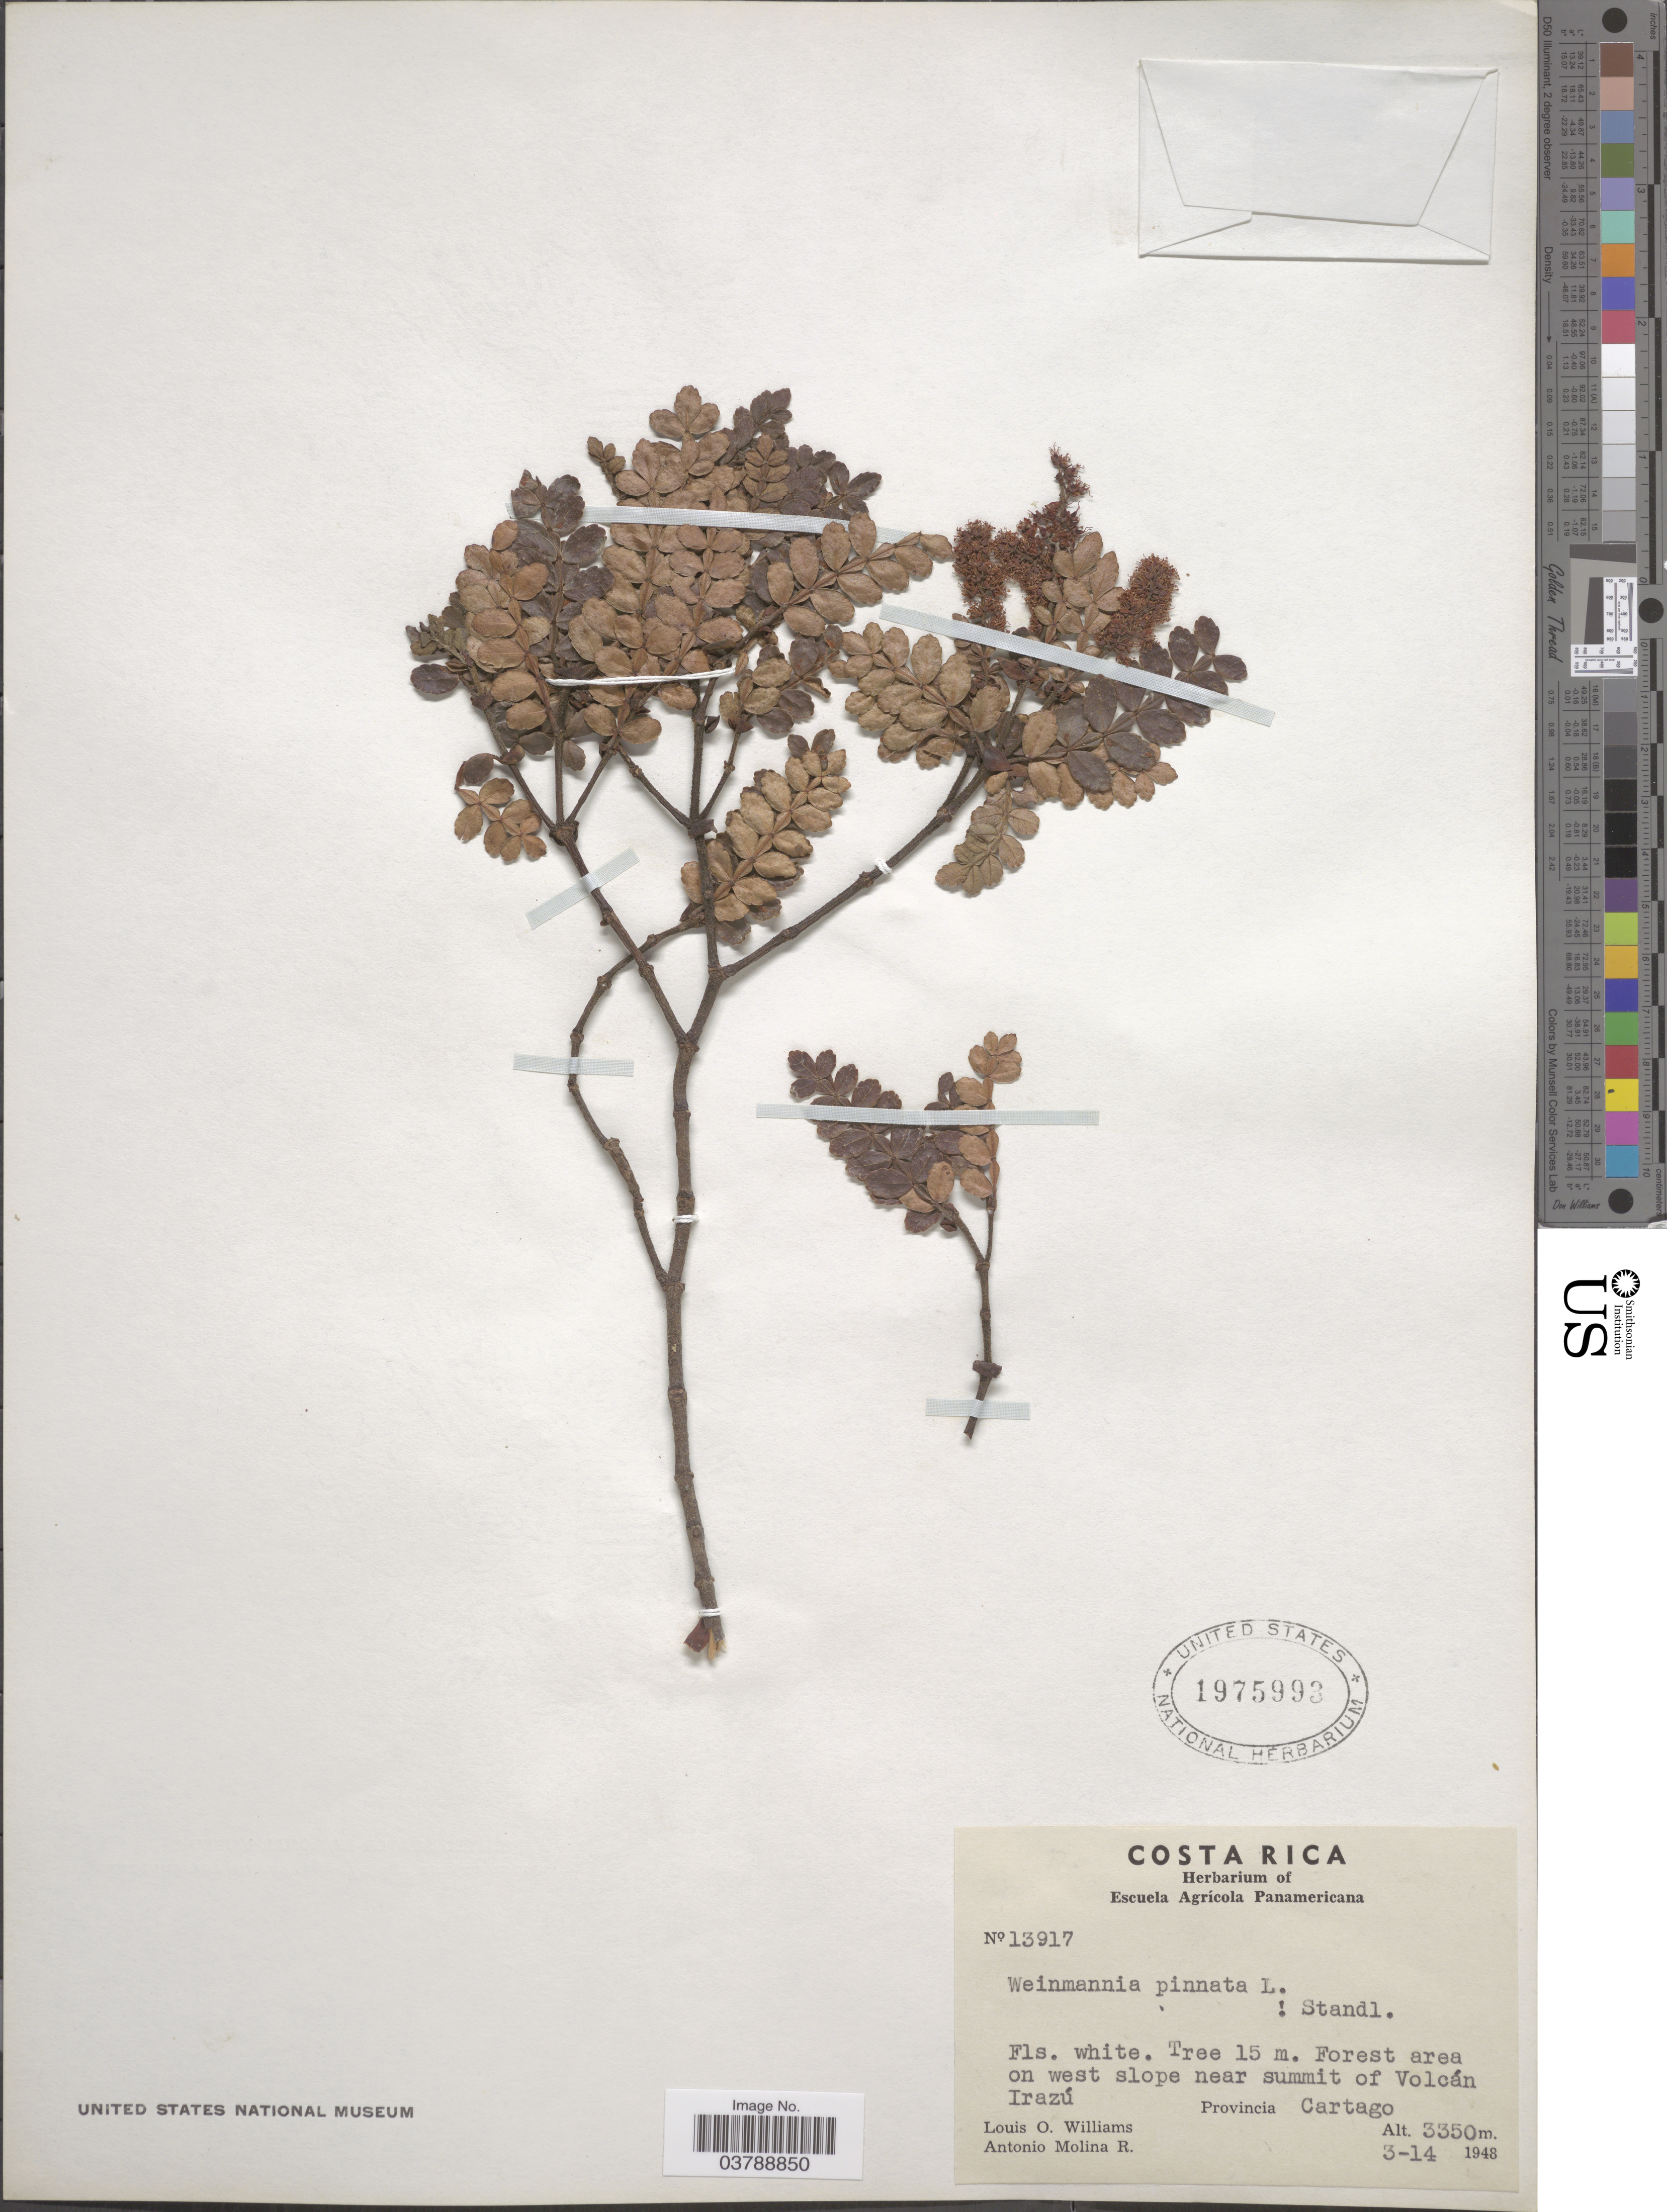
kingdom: Plantae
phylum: Tracheophyta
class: Magnoliopsida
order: Oxalidales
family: Cunoniaceae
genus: Weinmannia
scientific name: Weinmannia pinnata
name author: L.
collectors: L. O. Williams & A. Molina R.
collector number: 13917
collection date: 1948-03-14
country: Costa Rica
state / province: Cartago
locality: Forest area on west slope near summit of Volcán Irazú.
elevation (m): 3350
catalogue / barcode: US 1975993